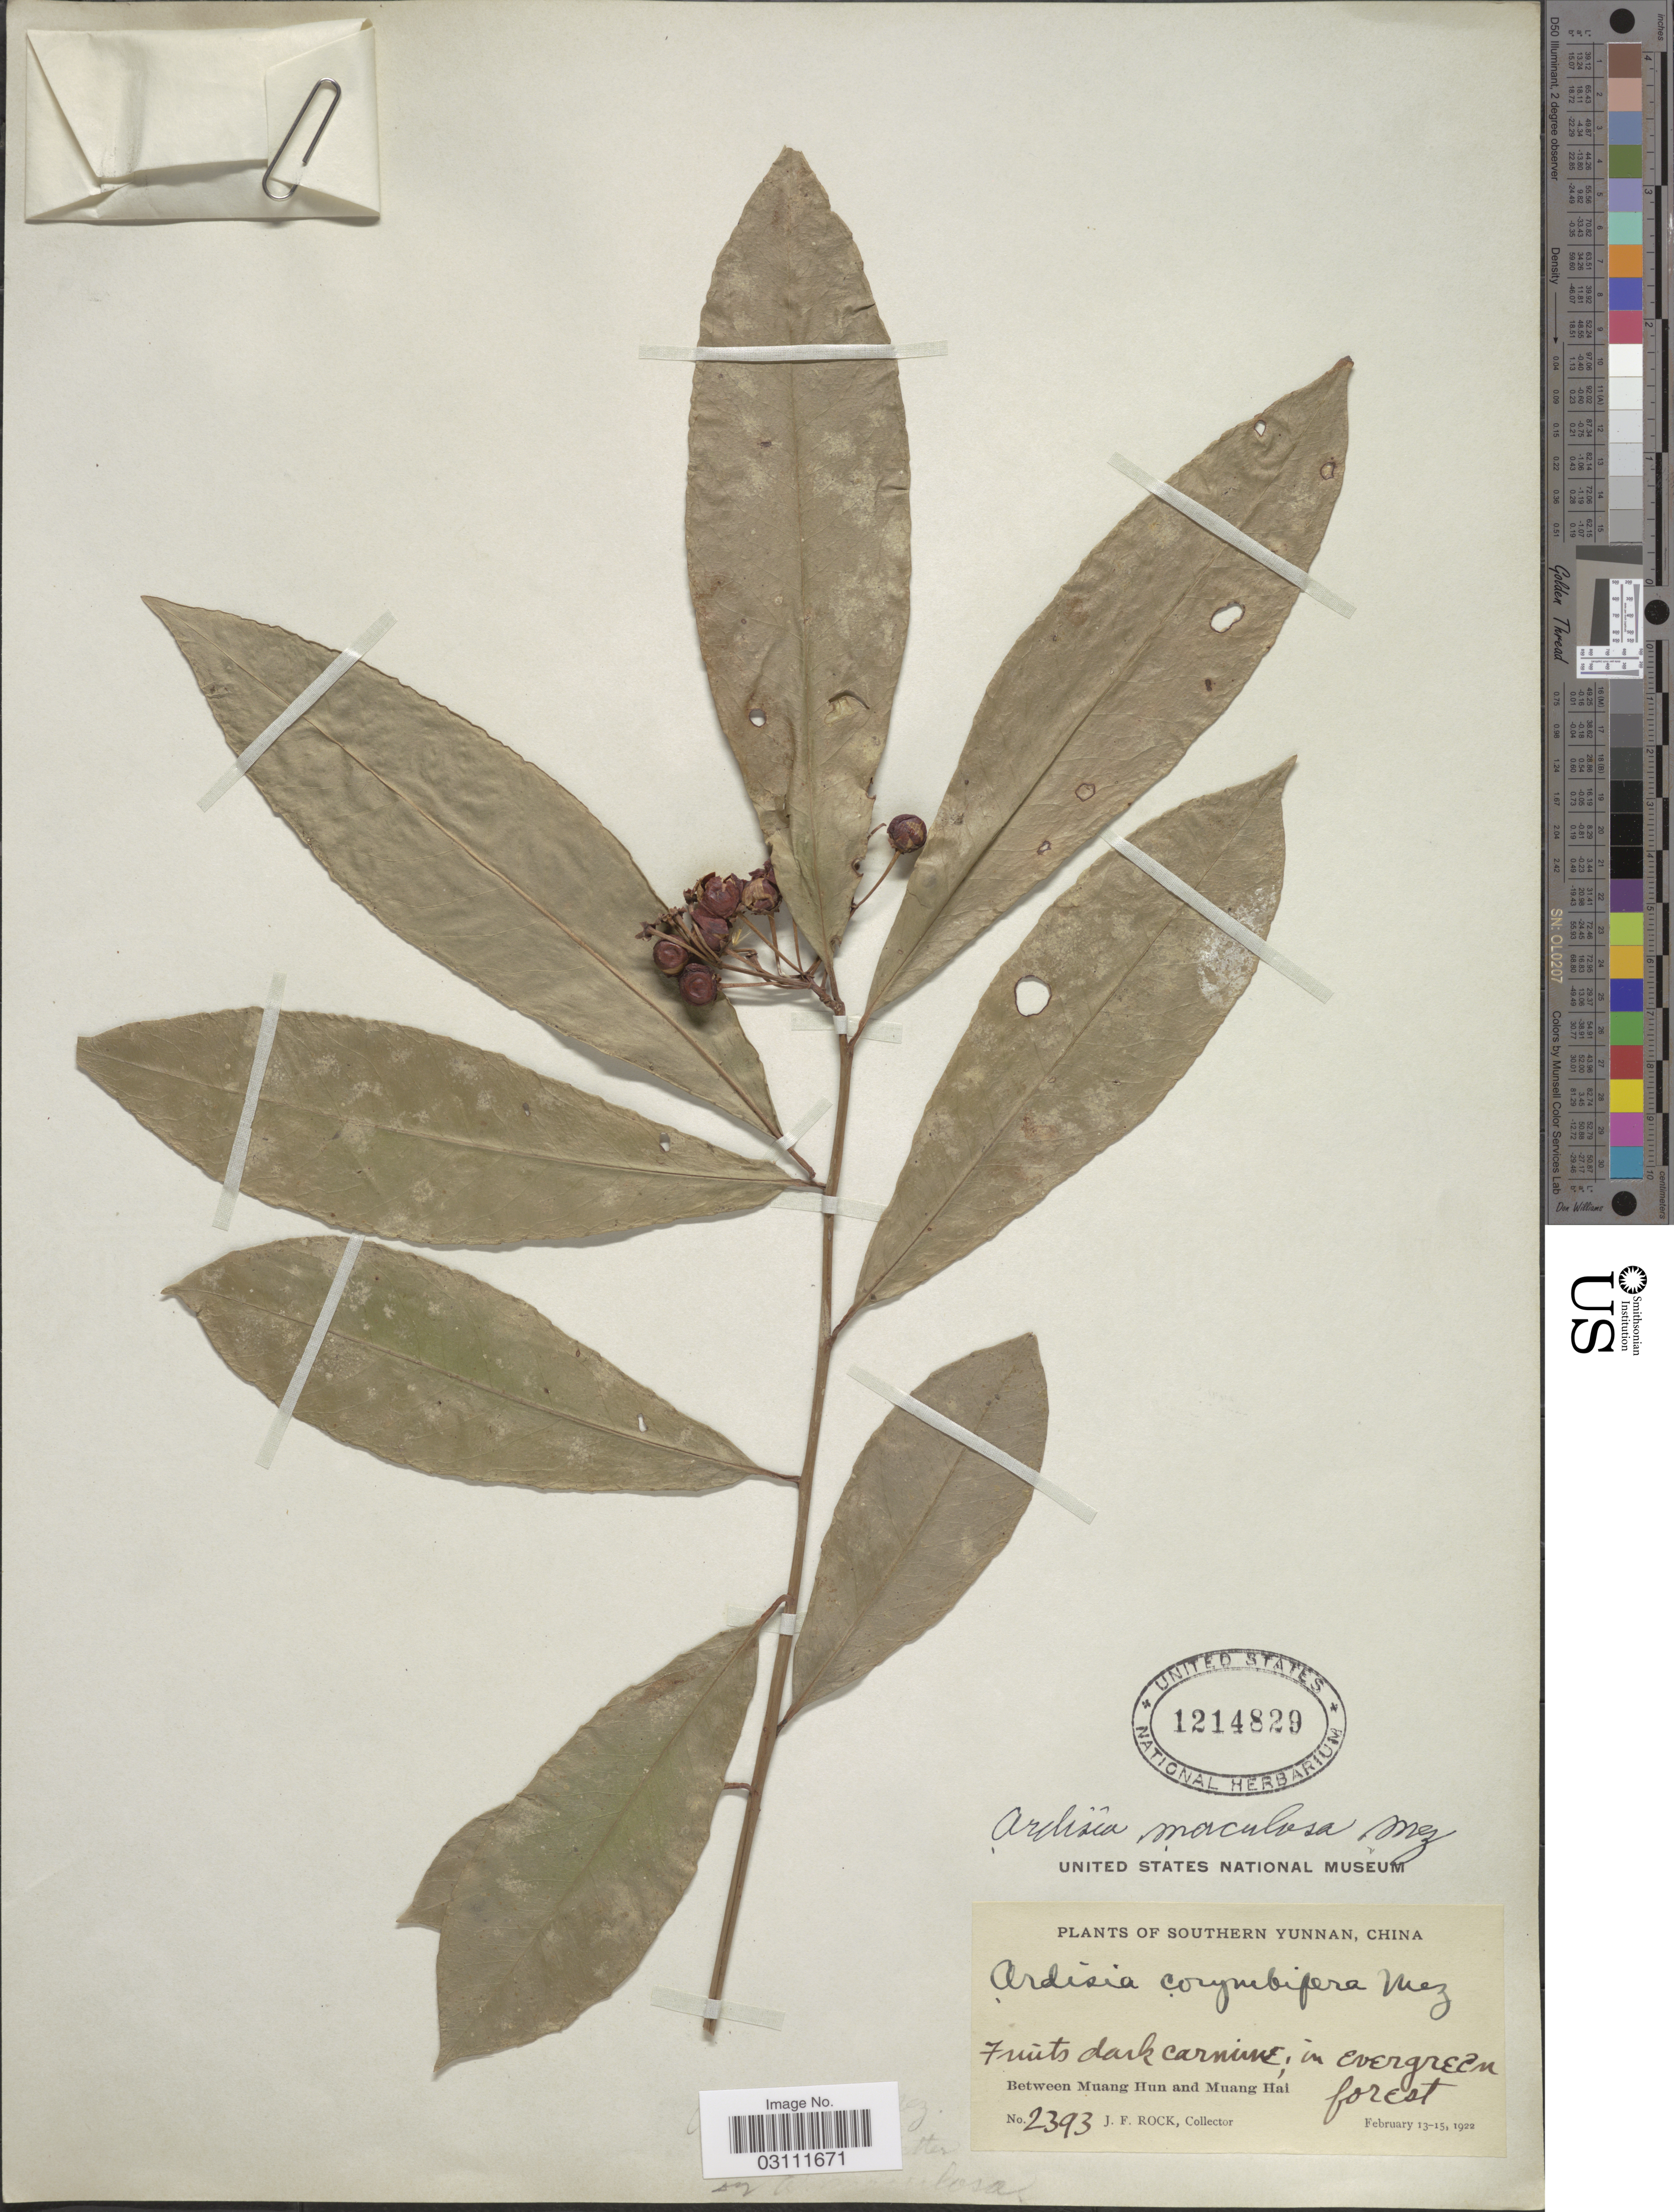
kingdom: Plantae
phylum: Tracheophyta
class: Magnoliopsida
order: Ericales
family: Primulaceae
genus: Ardisia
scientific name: Ardisia maculosa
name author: Mez in Engl.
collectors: J. Rock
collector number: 2393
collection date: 1922-02-13/1922-02-15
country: China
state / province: Yunnan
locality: Southern Yunnan, China, Between Muang Hun and Muang Hai.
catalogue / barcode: US 1214829